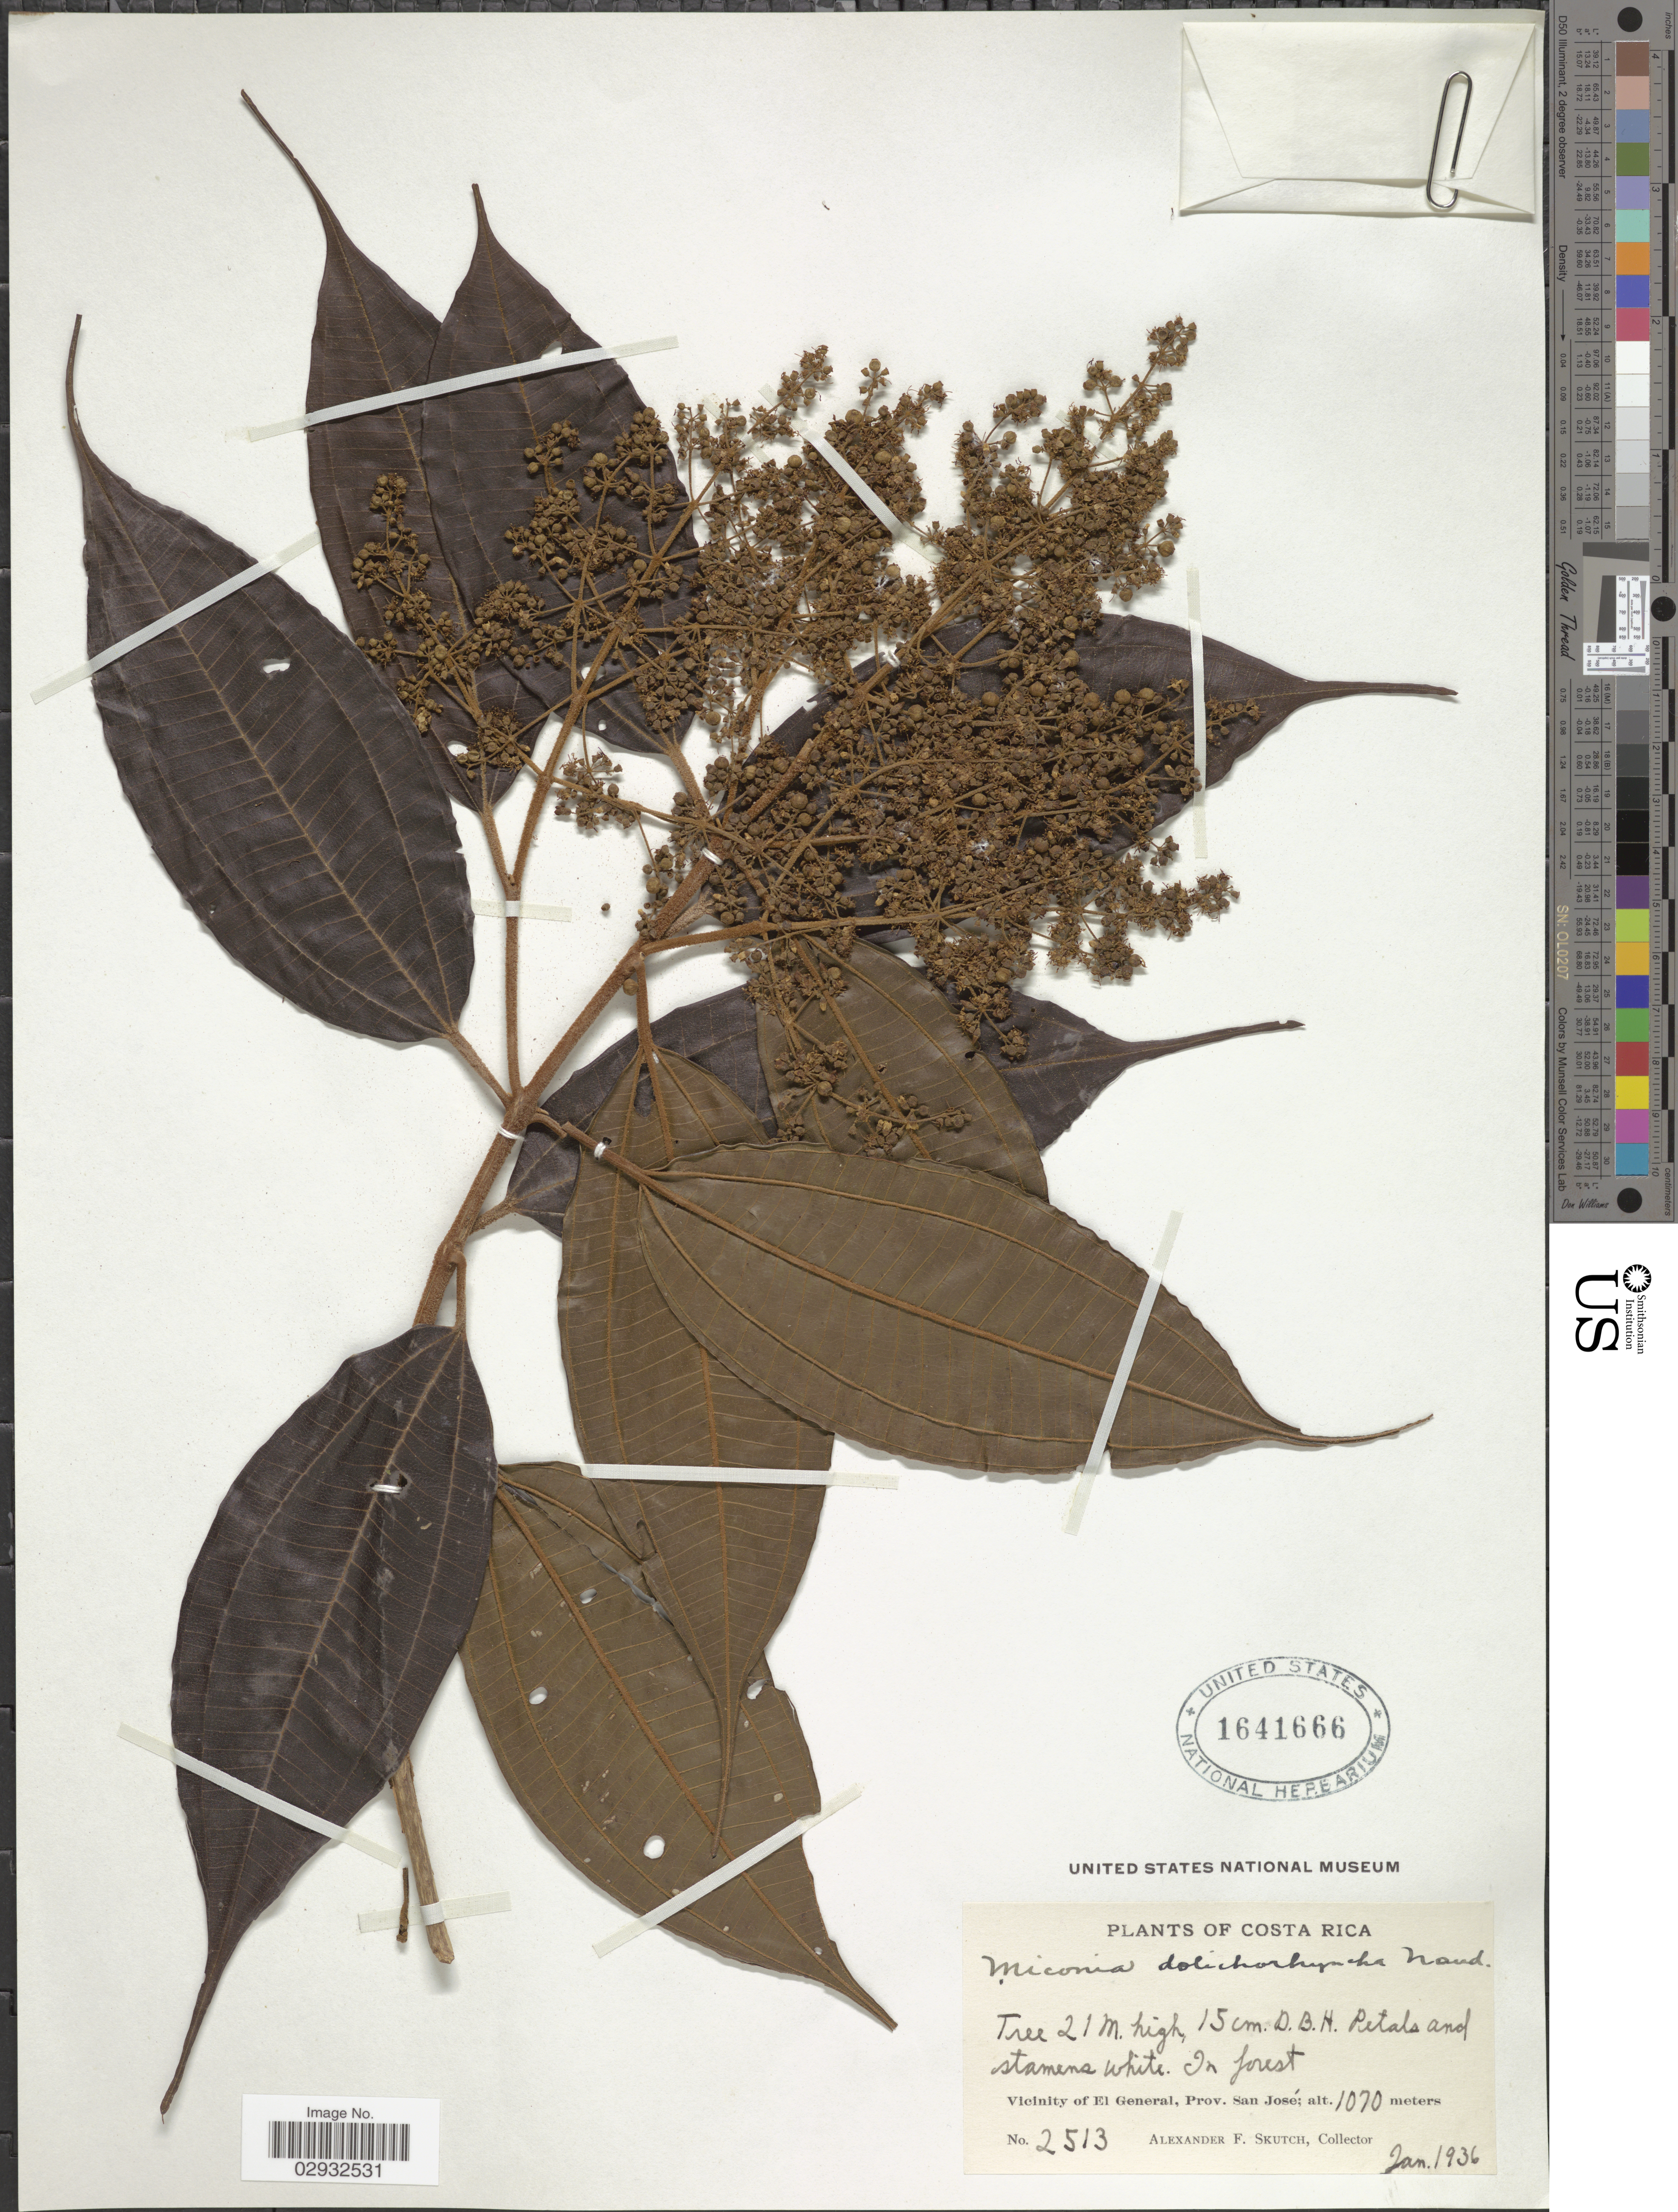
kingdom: Plantae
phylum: Tracheophyta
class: Magnoliopsida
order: Myrtales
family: Melastomataceae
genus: Miconia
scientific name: Miconia dolichorrhyncha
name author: Naudin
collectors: A. F. Skutch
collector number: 2513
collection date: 1936-01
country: Costa Rica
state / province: San José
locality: Vicinity of El General.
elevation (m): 1070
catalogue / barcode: US 1641666